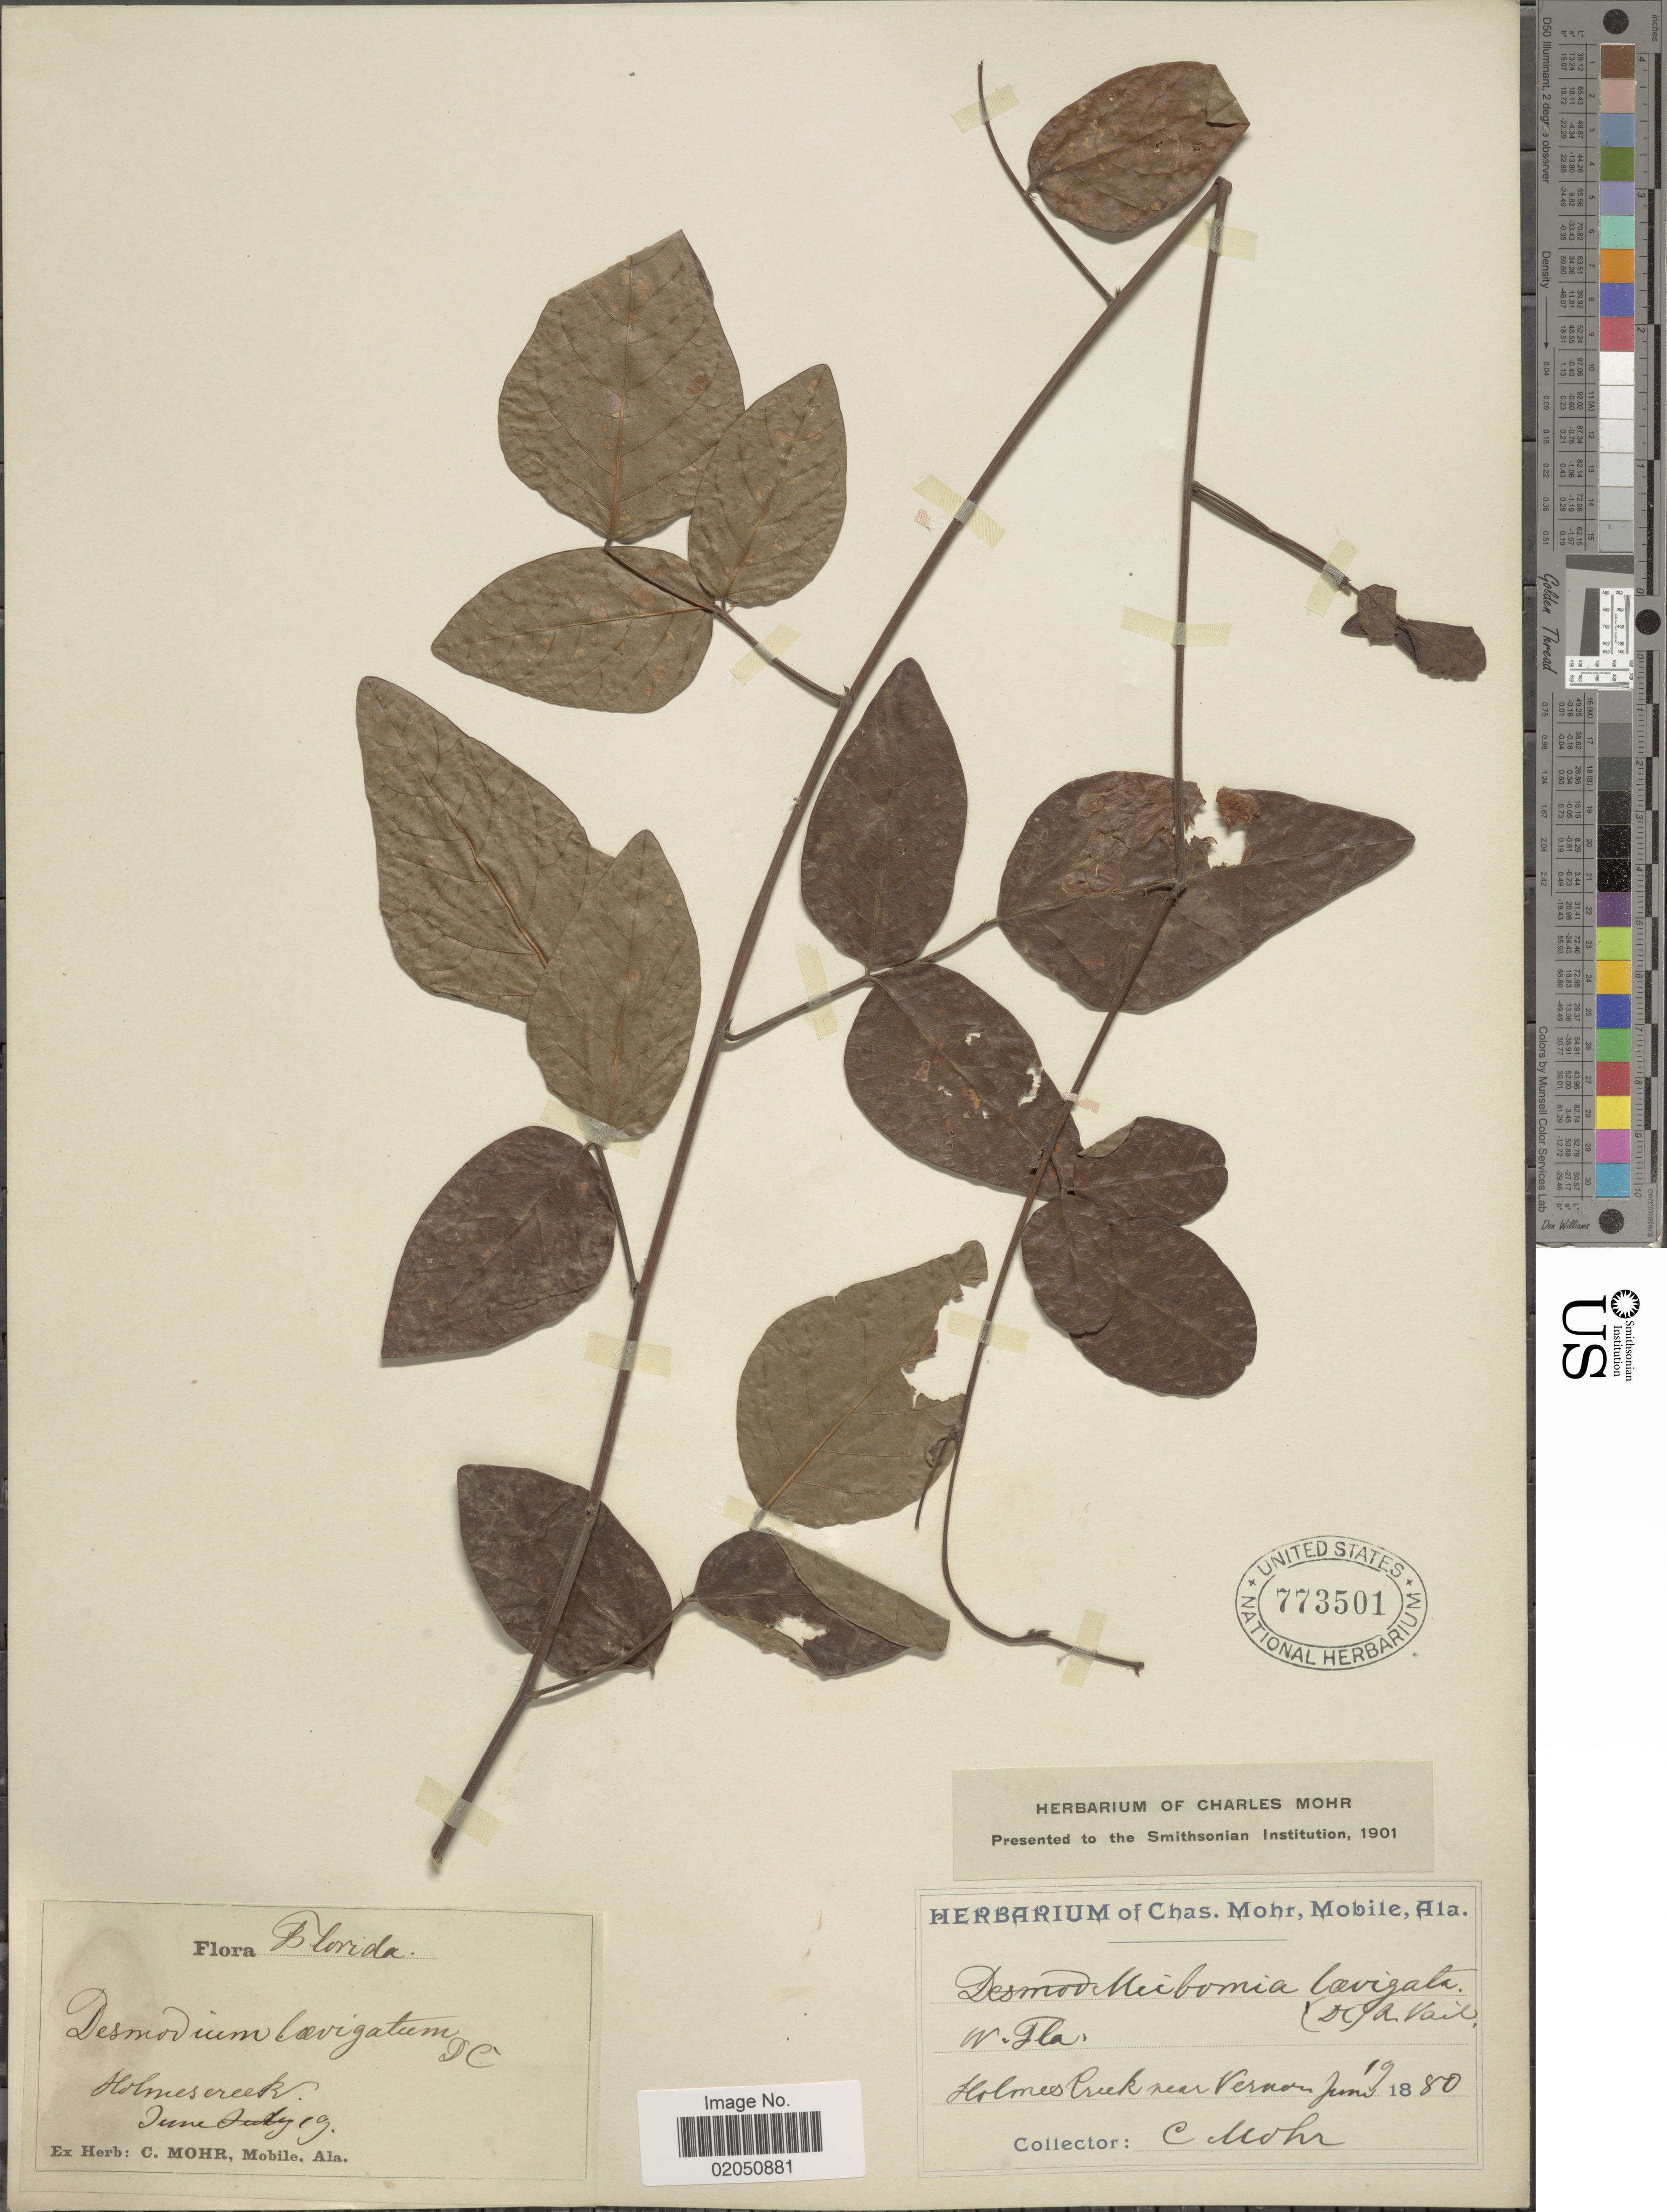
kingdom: Plantae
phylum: Tracheophyta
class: Magnoliopsida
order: Fabales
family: Fabaceae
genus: Desmodium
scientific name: Desmodium laevigatum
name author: (Nutt.) DC.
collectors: C. T. Mohr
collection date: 1880-06-19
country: United States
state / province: Florida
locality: Holmescreek, W. Fla, Holmes Creek near Vernon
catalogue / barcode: US 773501